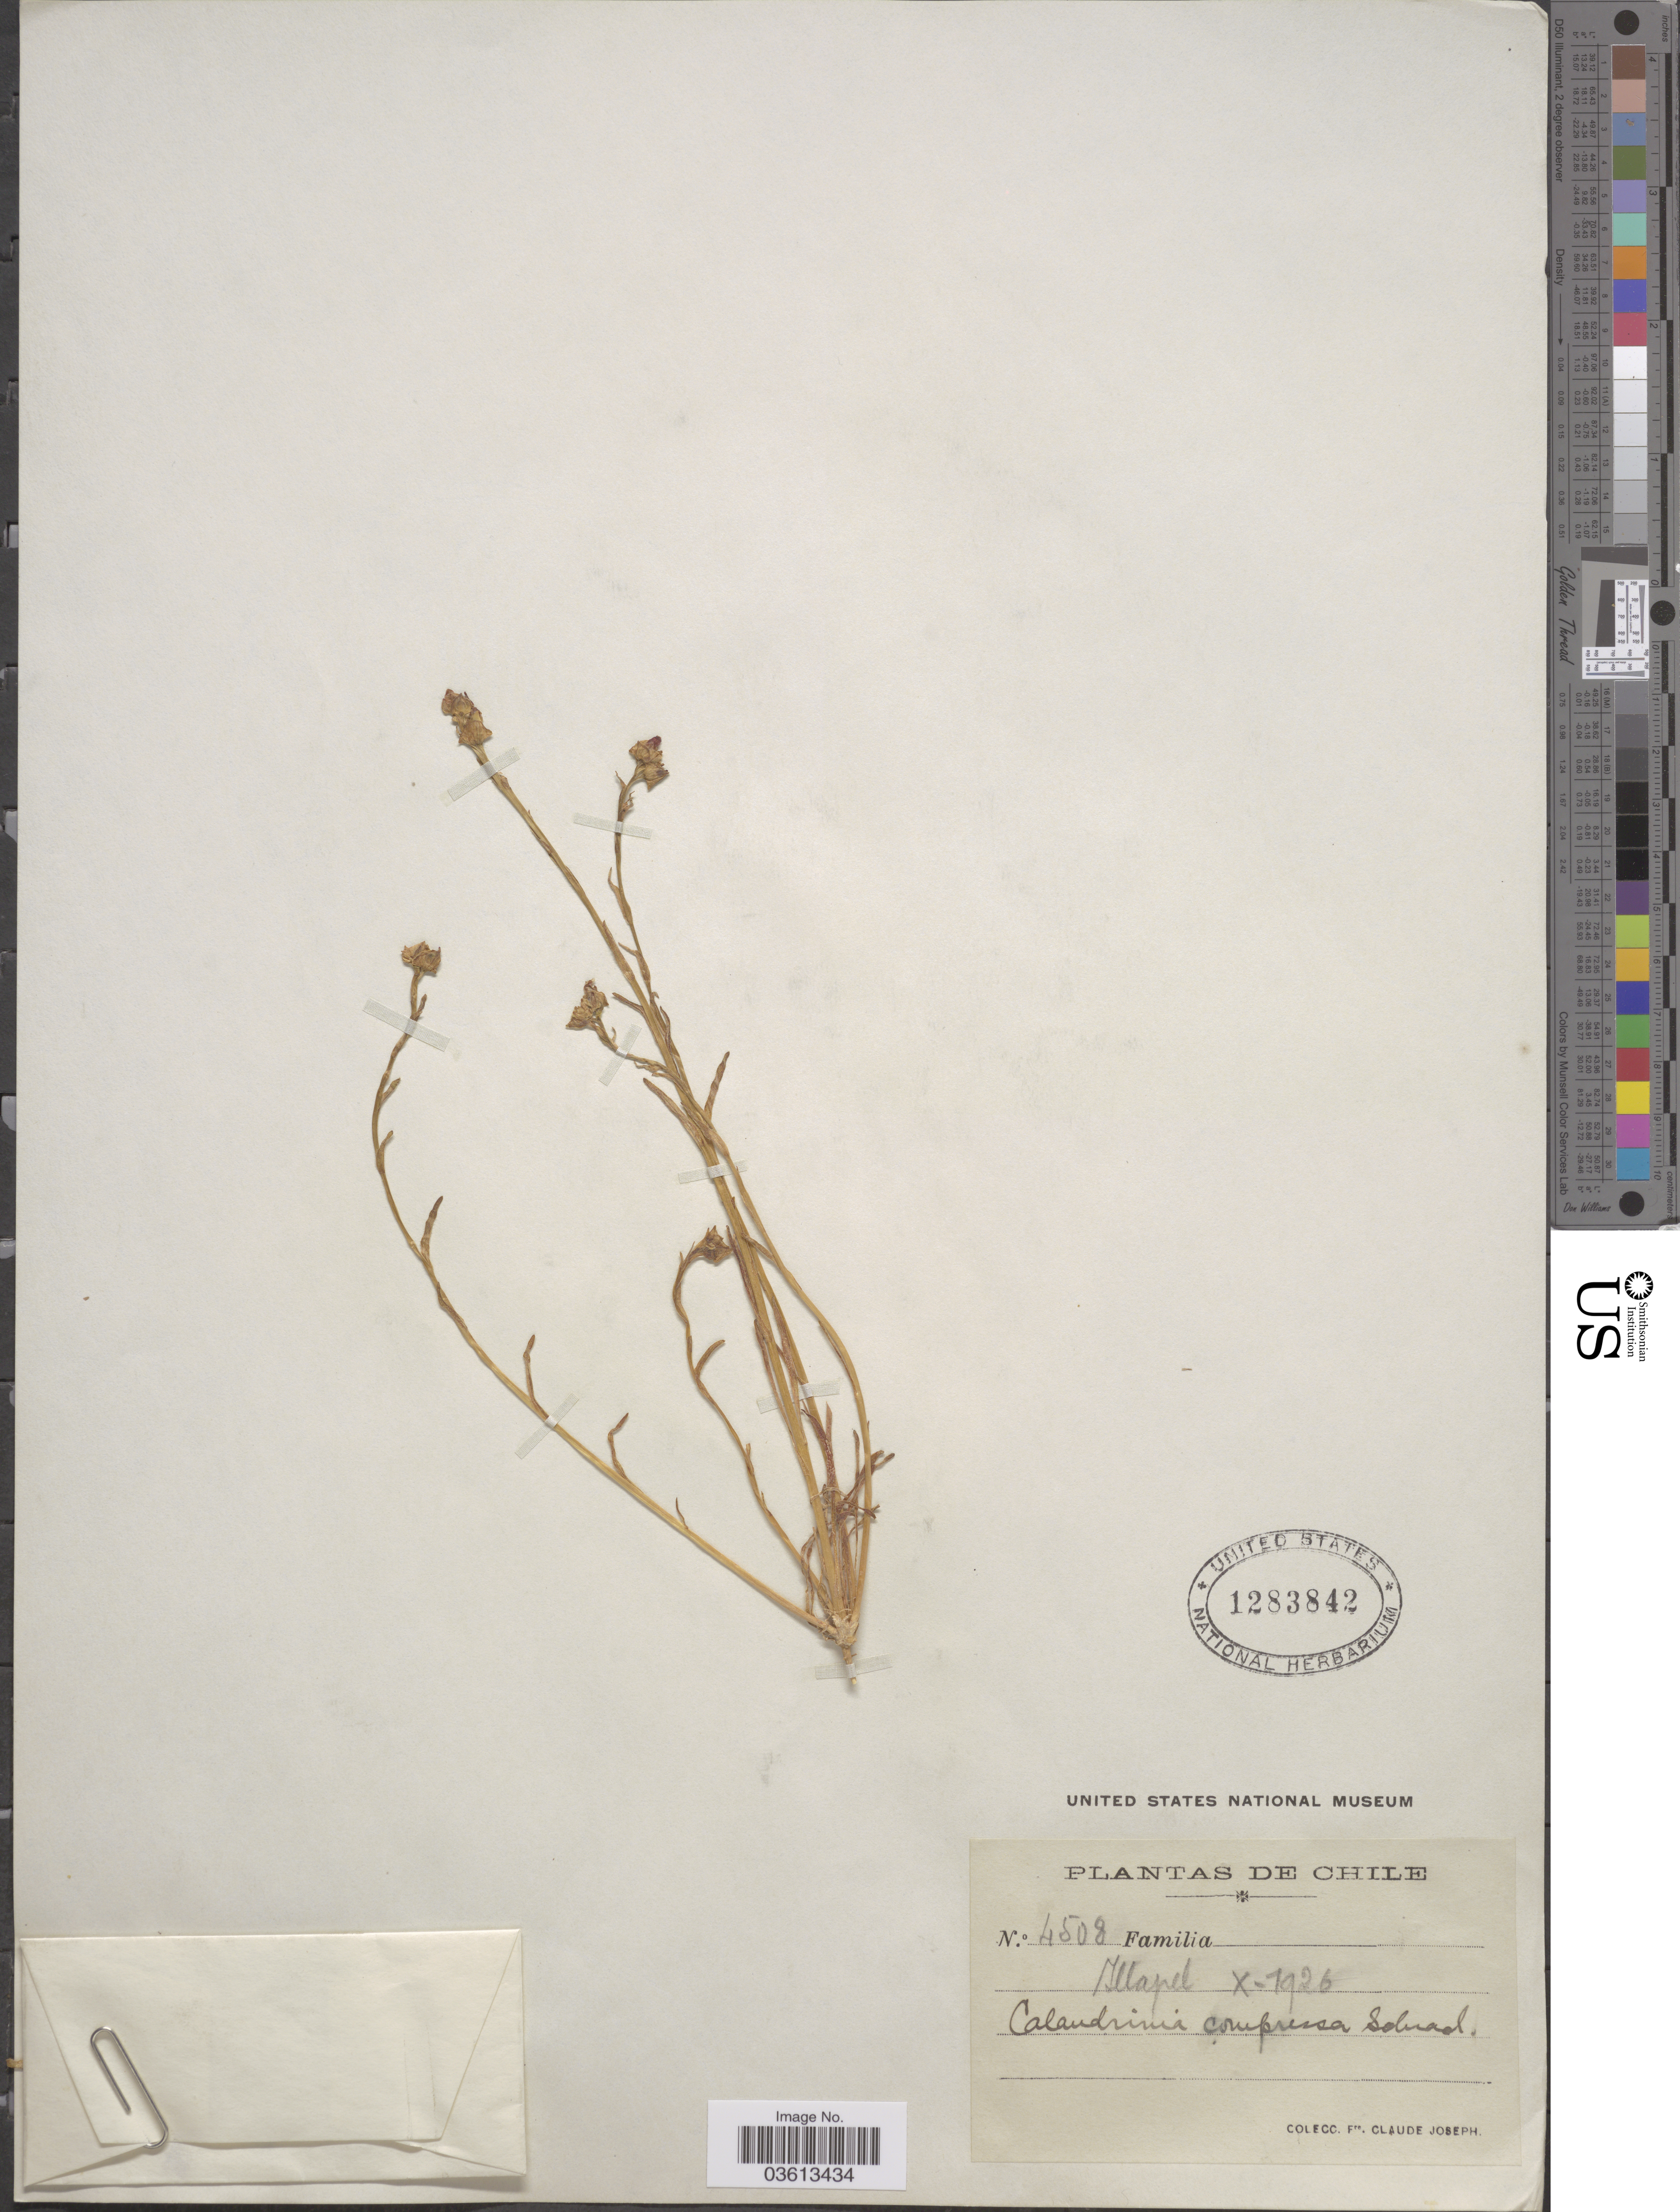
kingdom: Plantae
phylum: Tracheophyta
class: Magnoliopsida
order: Caryophyllales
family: Montiaceae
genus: Calandrinia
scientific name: Calandrinia ciliata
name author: (Ruiz & Pav.) DC.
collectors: Bro. Claude-Joseph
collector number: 4508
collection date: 1926-10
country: Chile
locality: Illapel.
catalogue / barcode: US 1283842